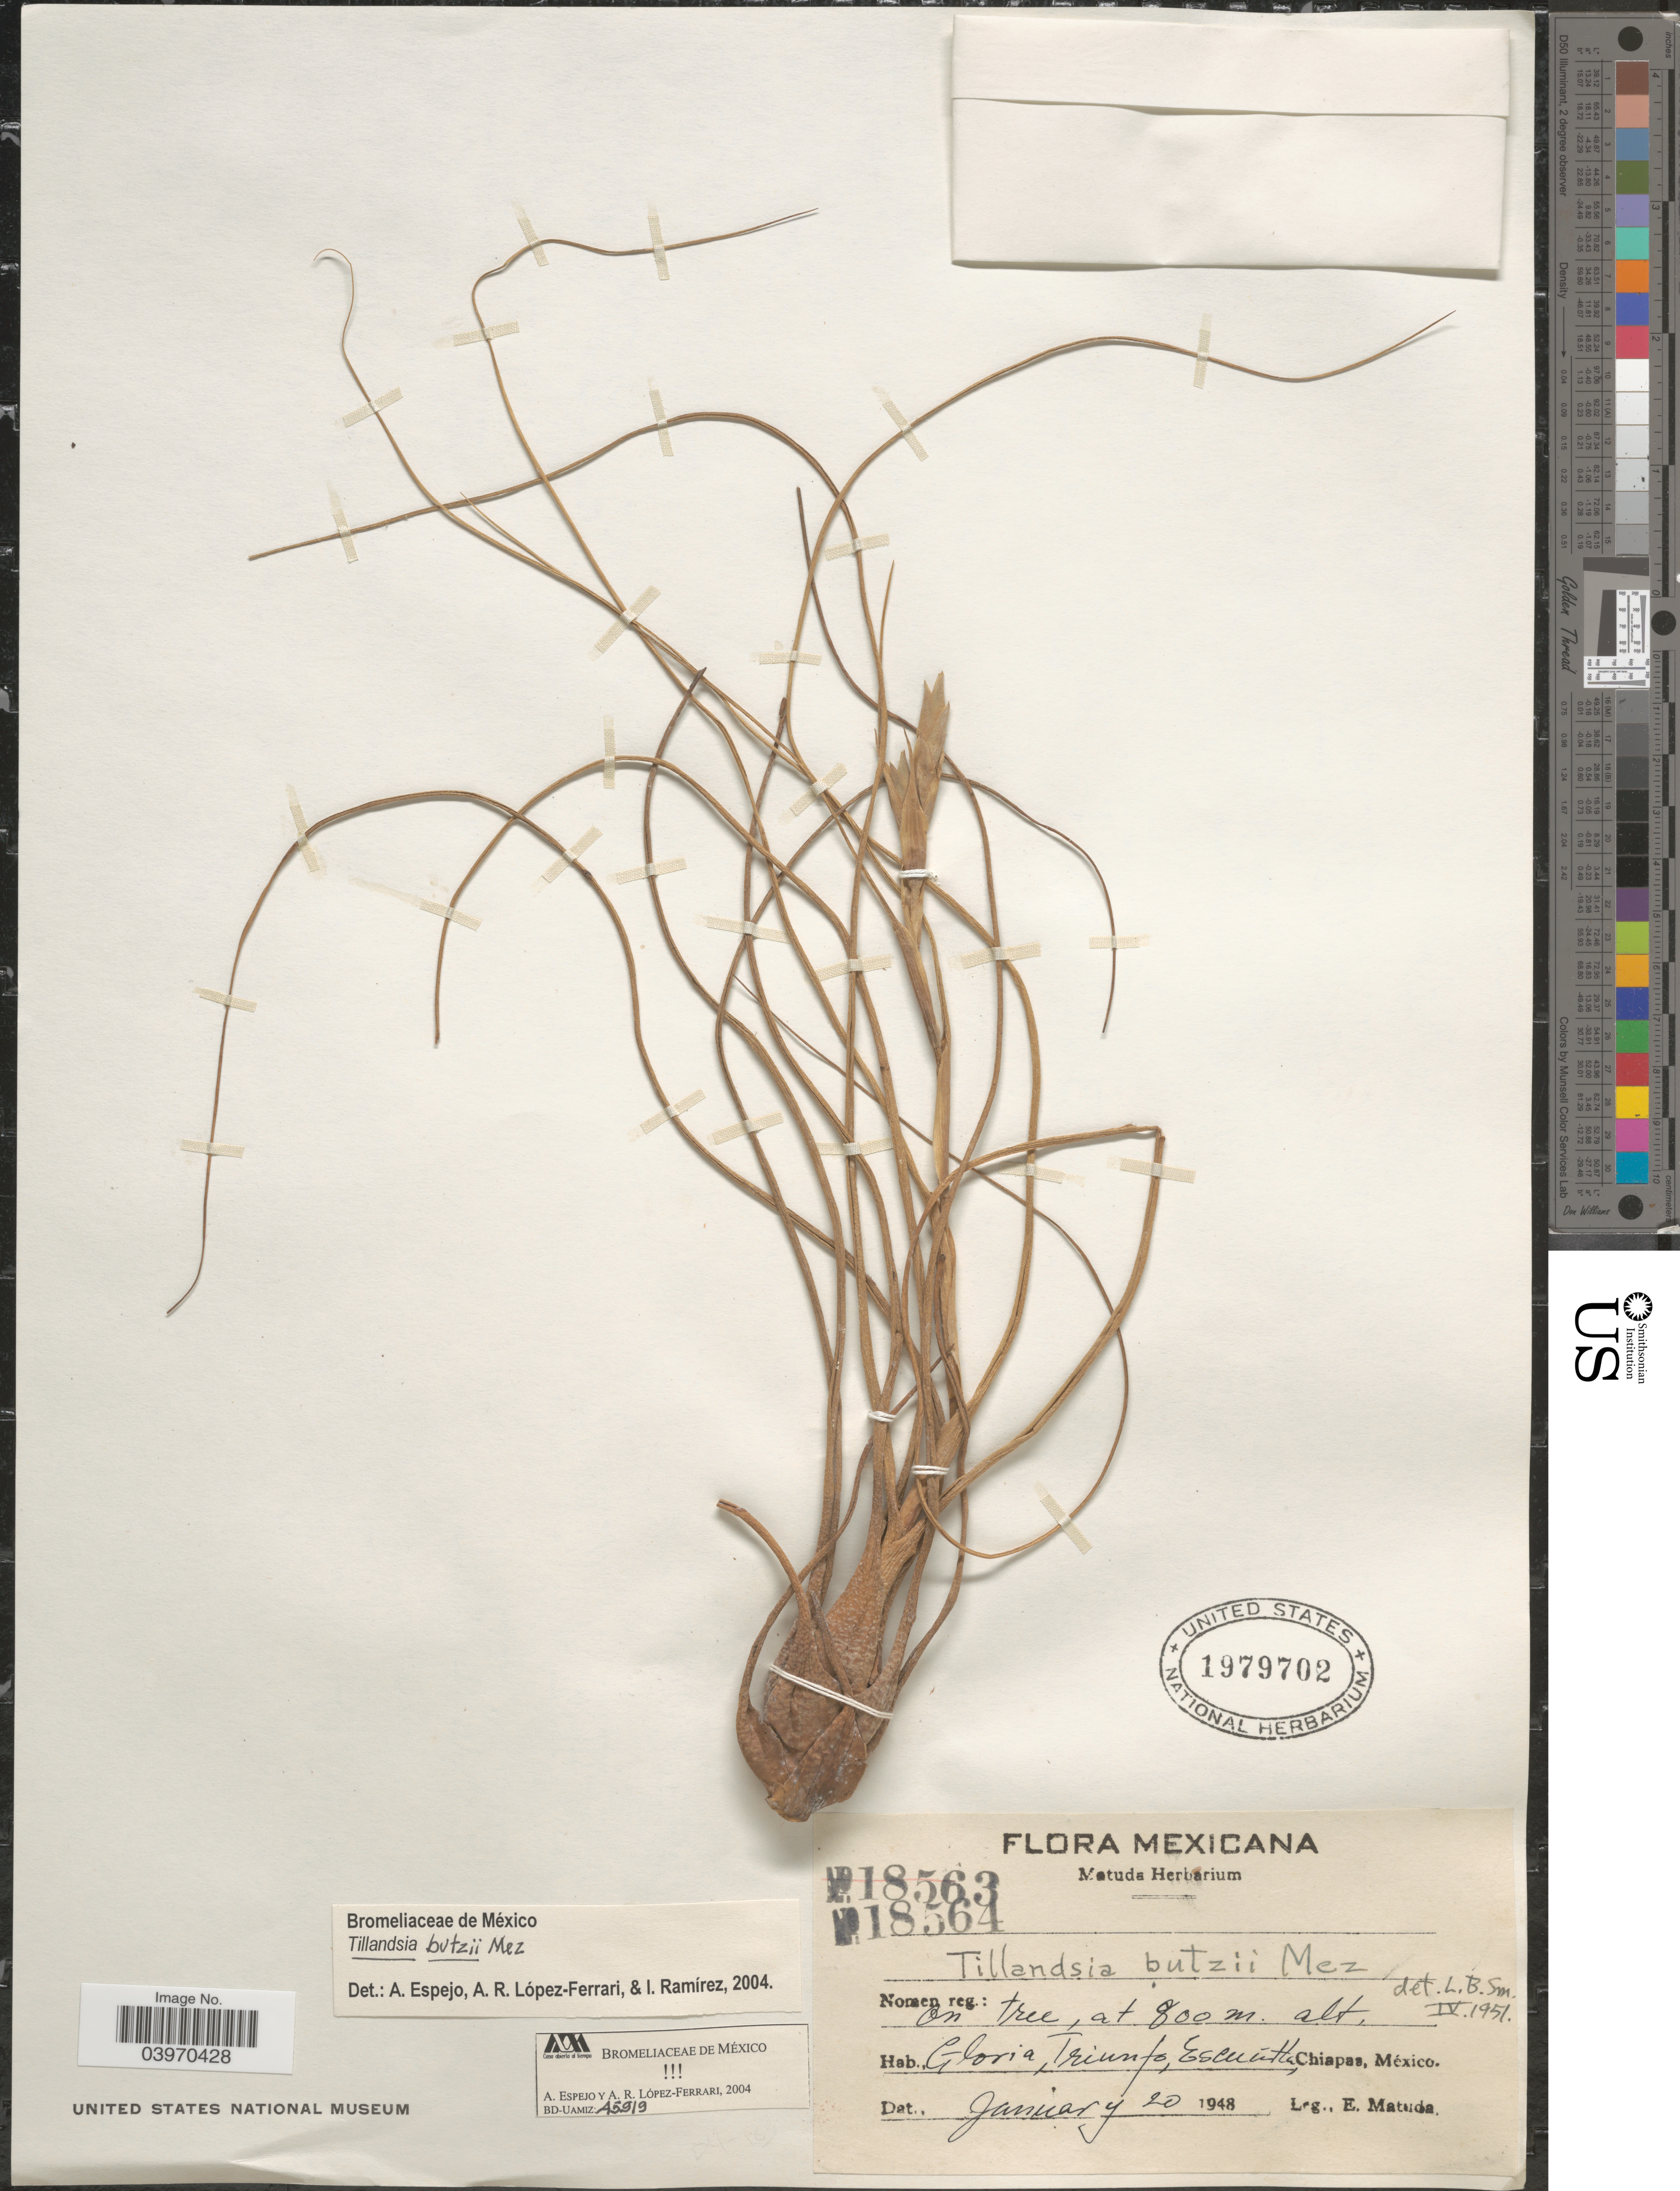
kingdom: Plantae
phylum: Tracheophyta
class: Liliopsida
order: Poales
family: Bromeliaceae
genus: Tillandsia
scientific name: Tillandsia butzii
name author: Mez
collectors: E. Matuda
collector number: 18563/18564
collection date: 1948-01-20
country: Mexico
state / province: Chiapas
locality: Gloria, Triunfo, Escuintla.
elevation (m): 800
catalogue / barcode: US 1979702